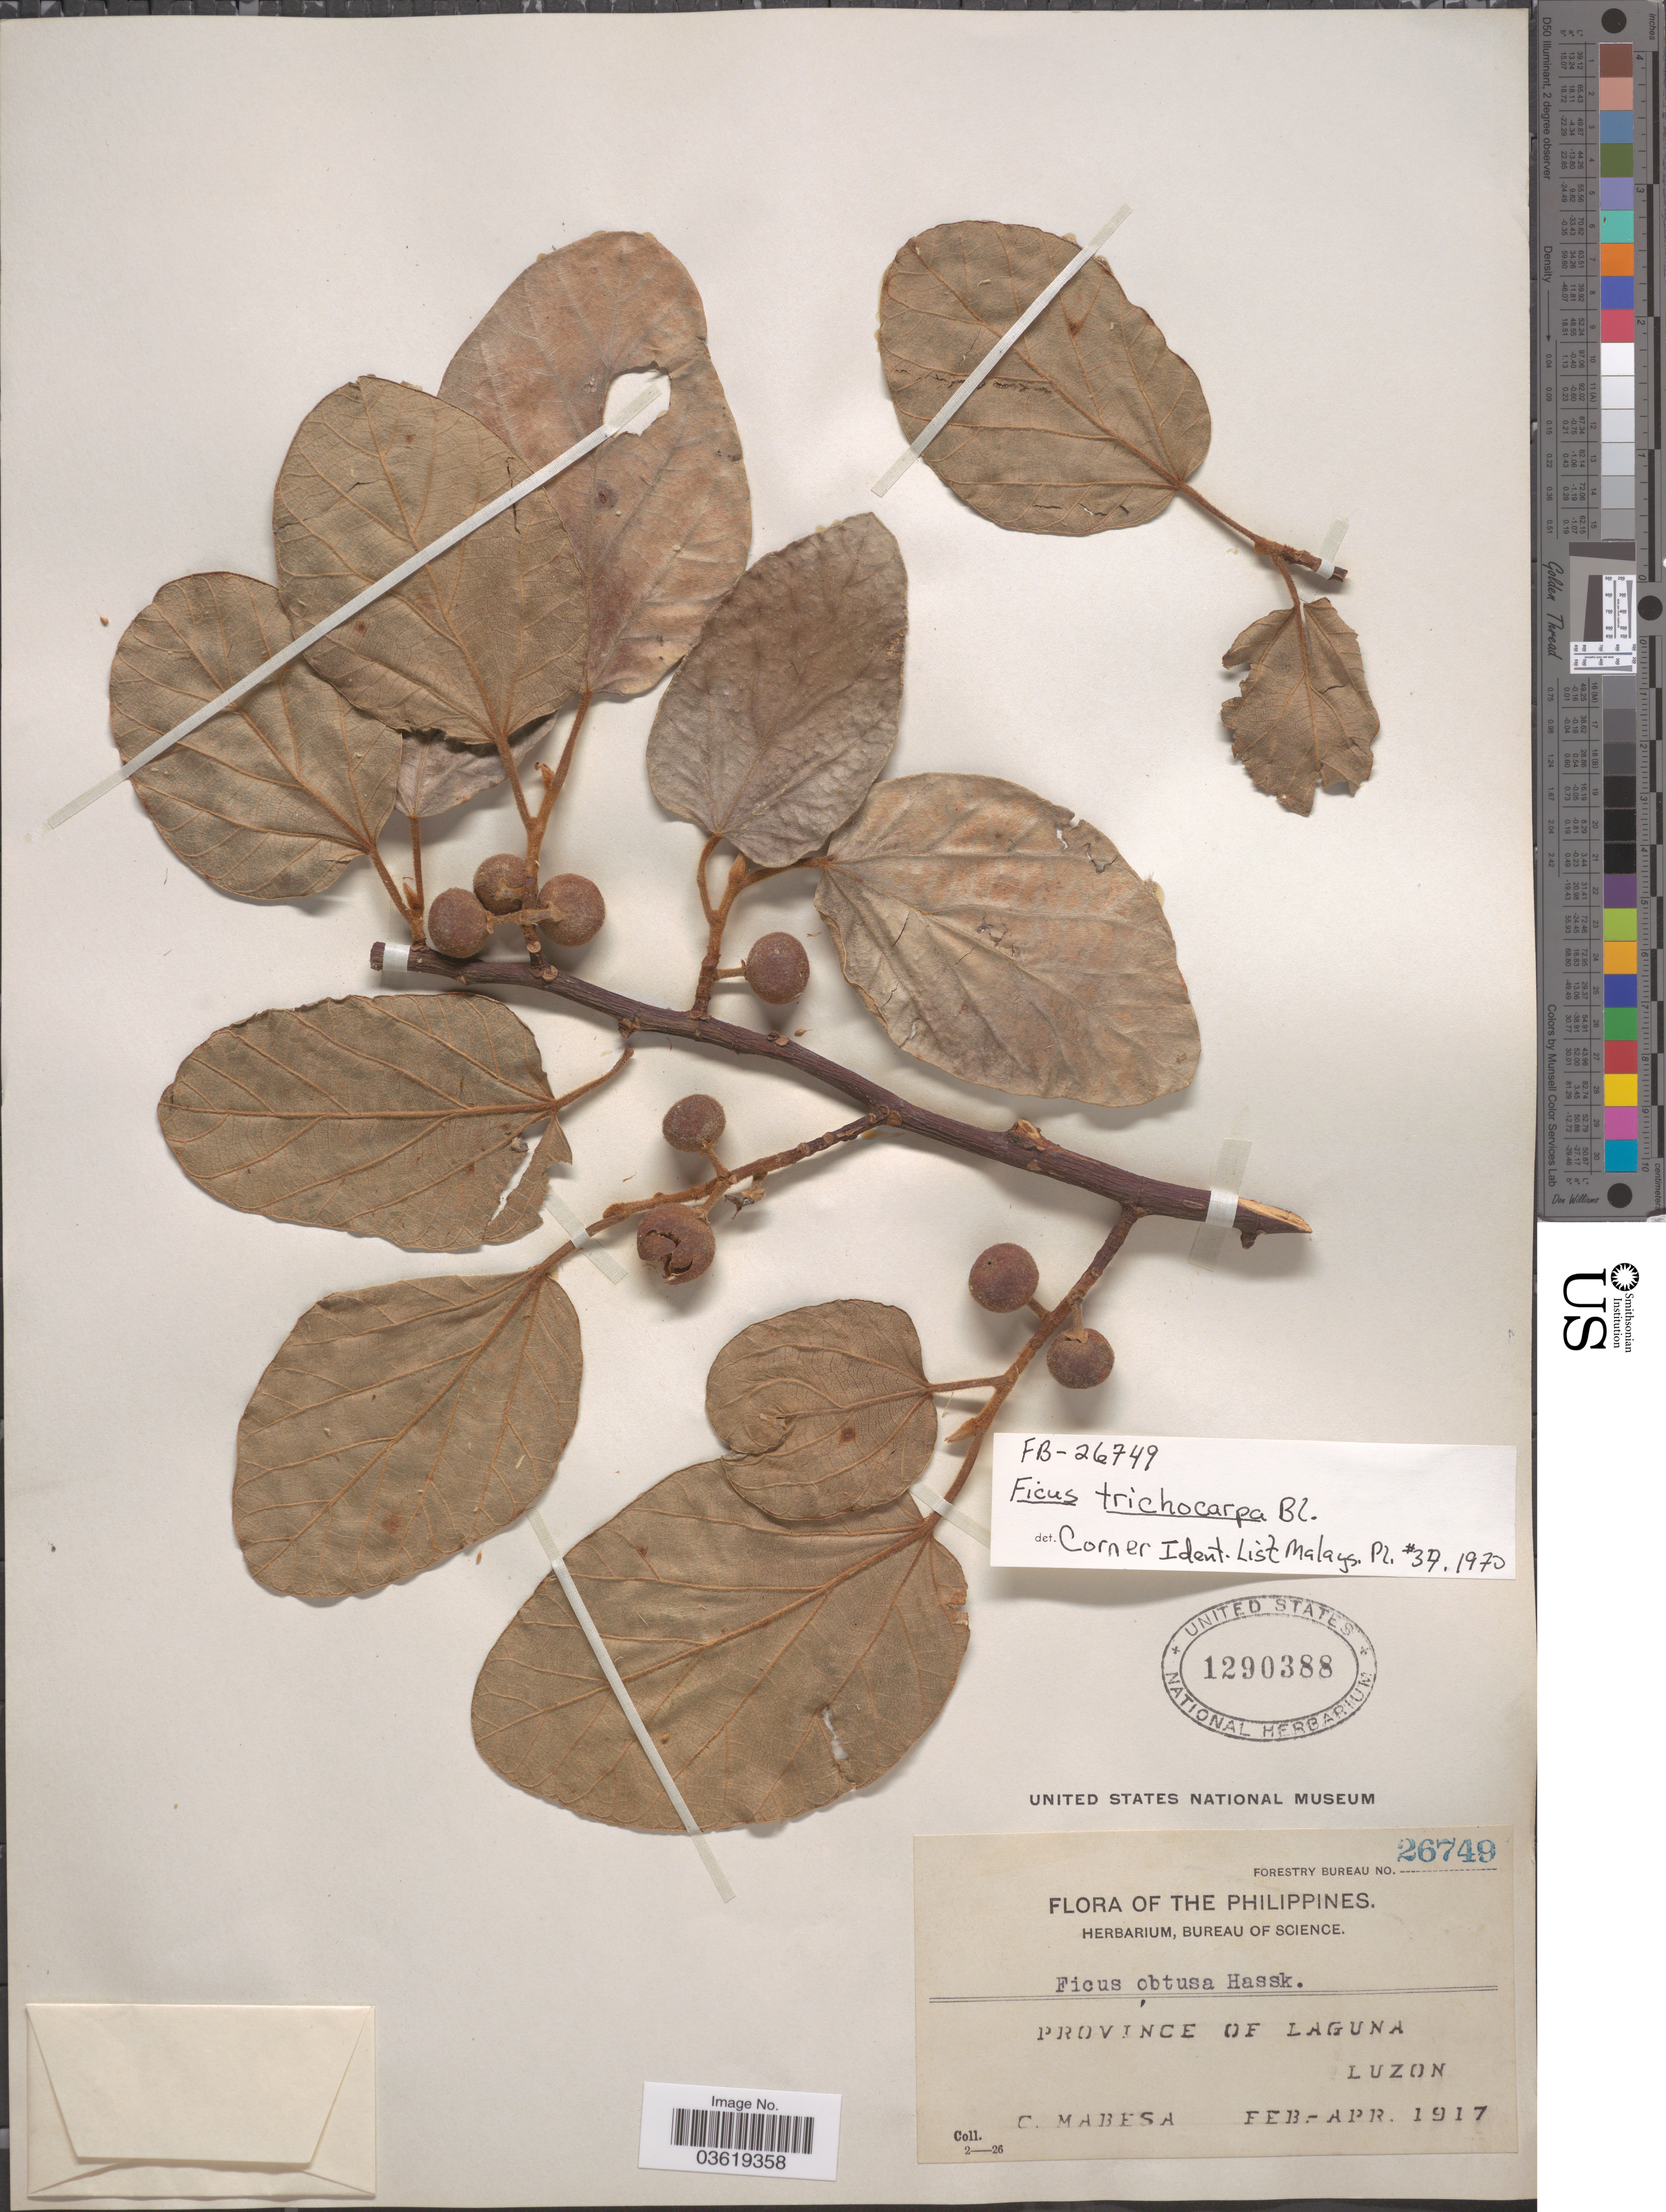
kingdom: Plantae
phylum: Tracheophyta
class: Magnoliopsida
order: Rosales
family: Moraceae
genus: Ficus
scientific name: Ficus trichocarpa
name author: Blume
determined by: Corner, --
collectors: C. Mabesa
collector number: Forestry Bureau 26749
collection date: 1917-02/1917-04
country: Philippines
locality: Province of Laguna, Luzon.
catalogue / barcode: US 1290388